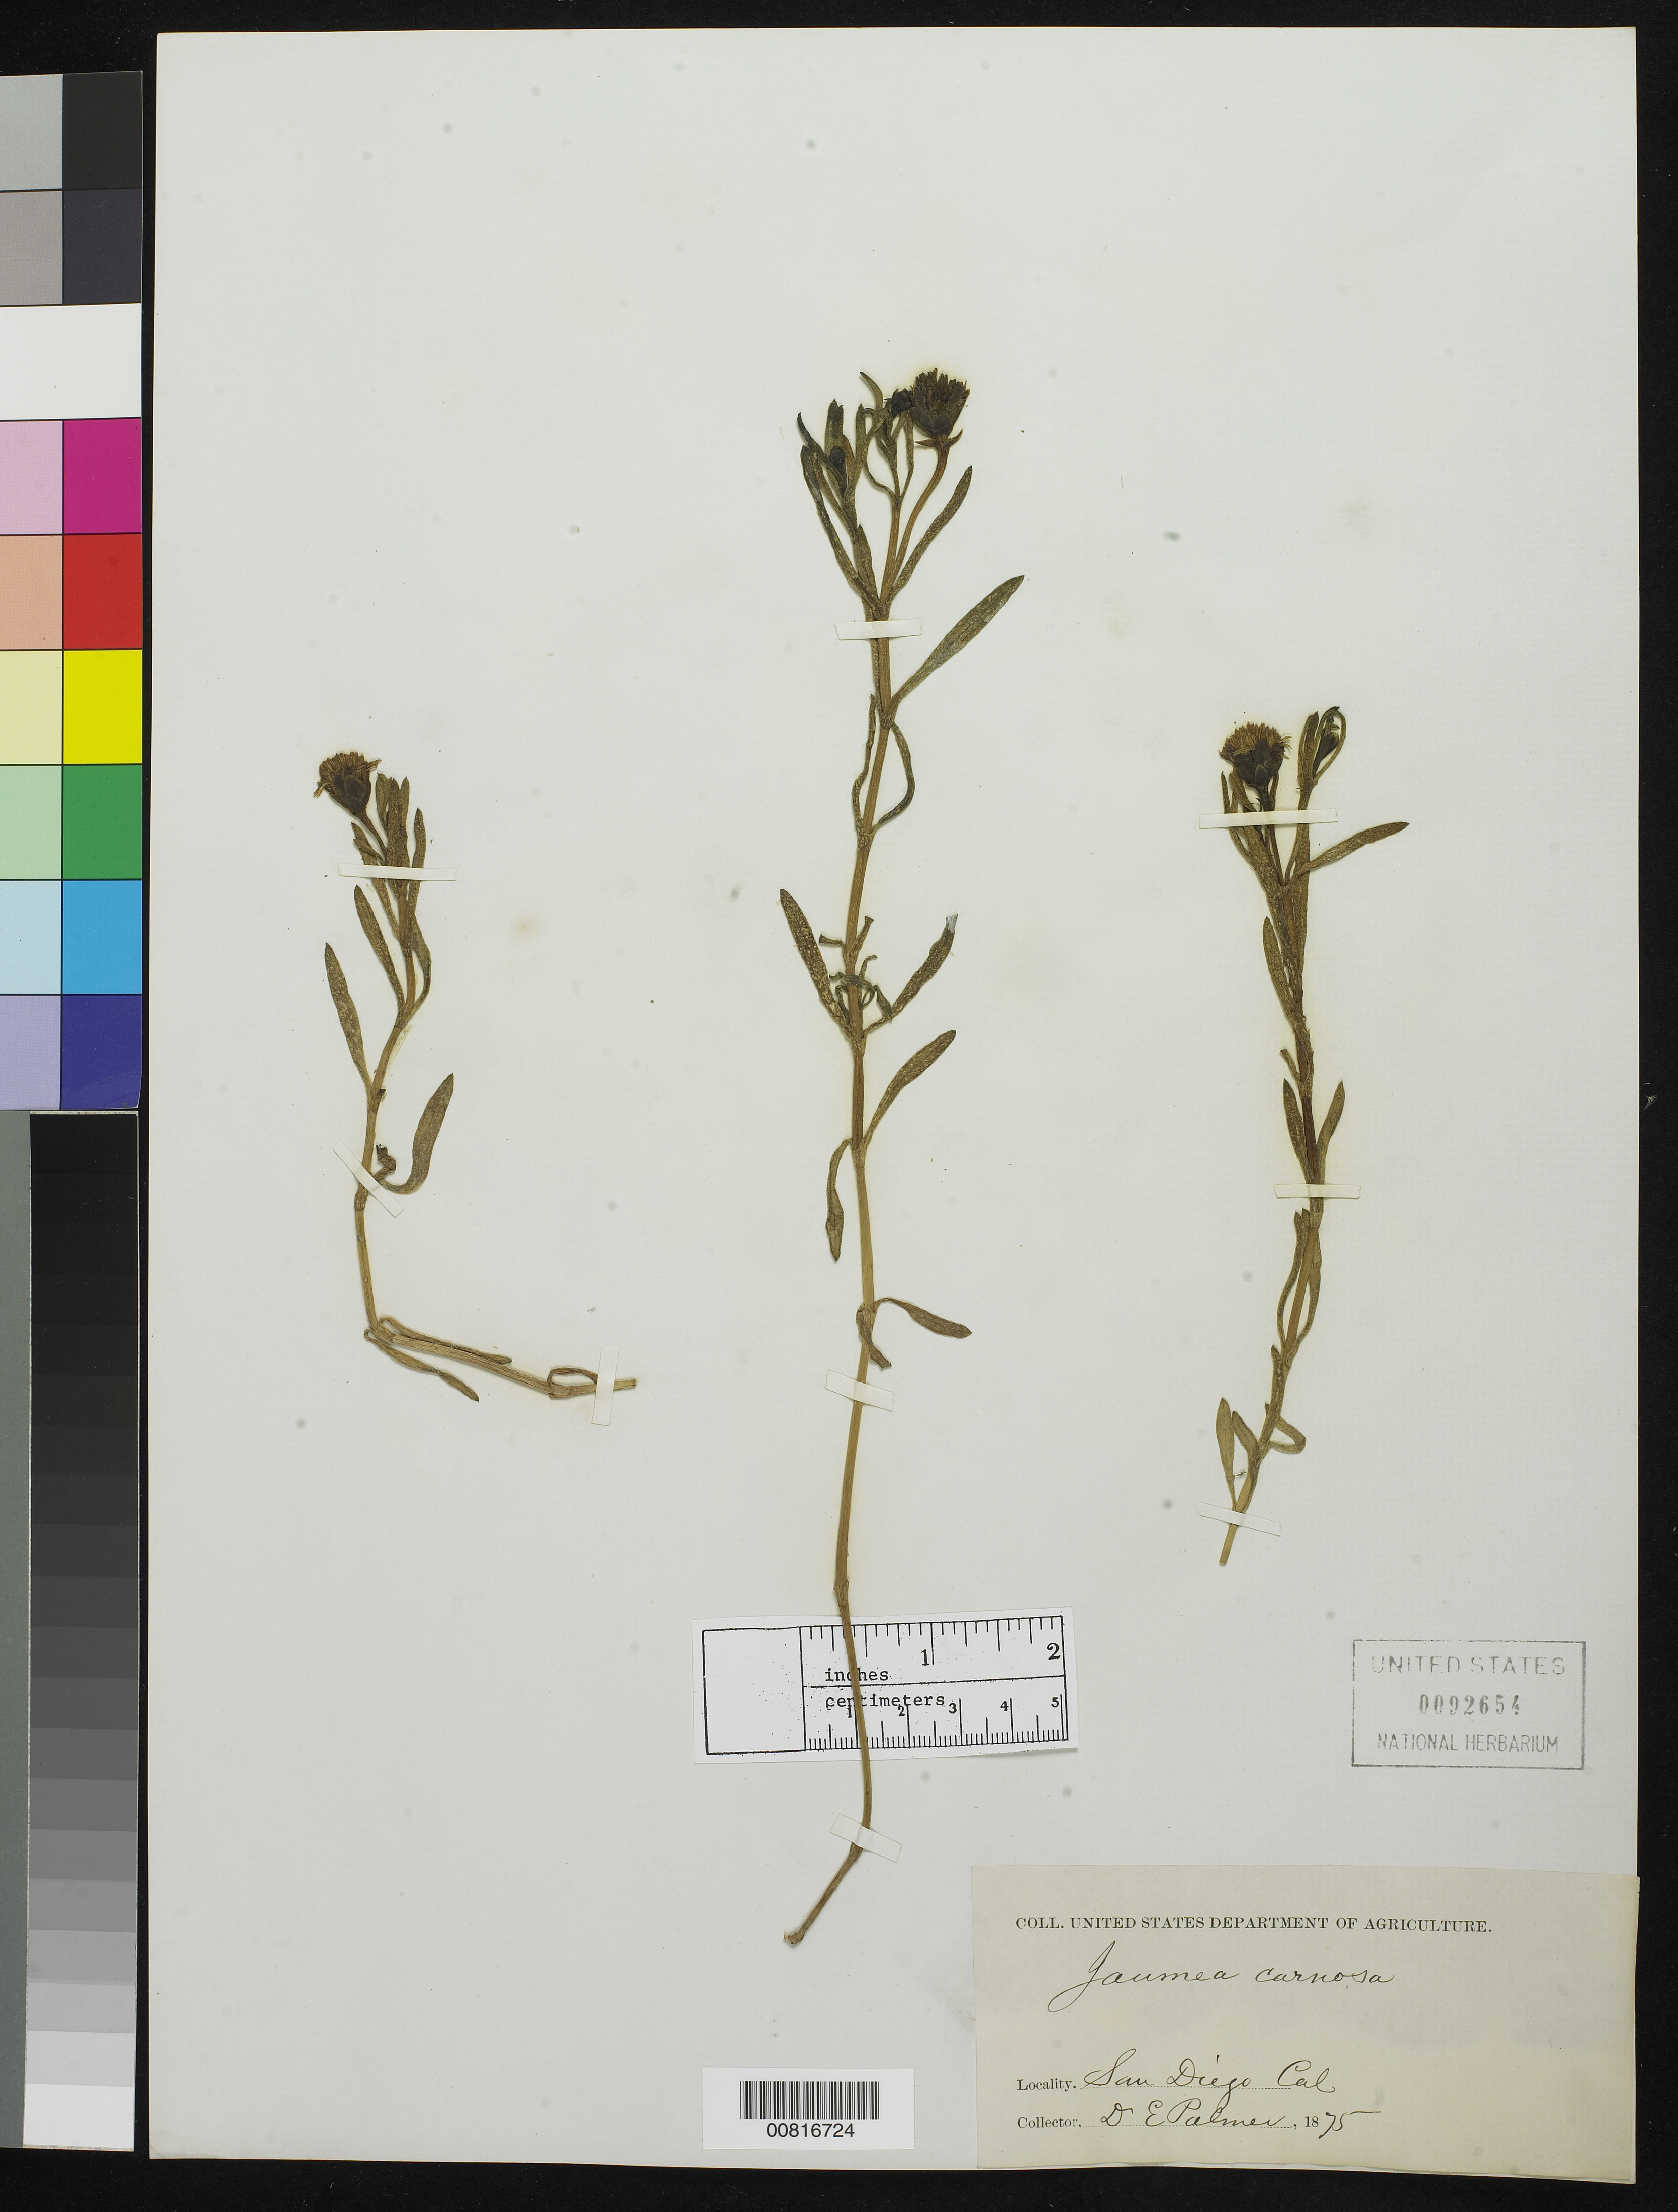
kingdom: Plantae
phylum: Tracheophyta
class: Magnoliopsida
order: Asterales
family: Asteraceae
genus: Jaumea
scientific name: Jaumea carnosa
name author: (Less.) A. Gray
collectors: E. Palmer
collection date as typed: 1875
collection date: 1875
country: United States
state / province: California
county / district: San Diego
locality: San Diego, California.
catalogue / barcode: US 92654